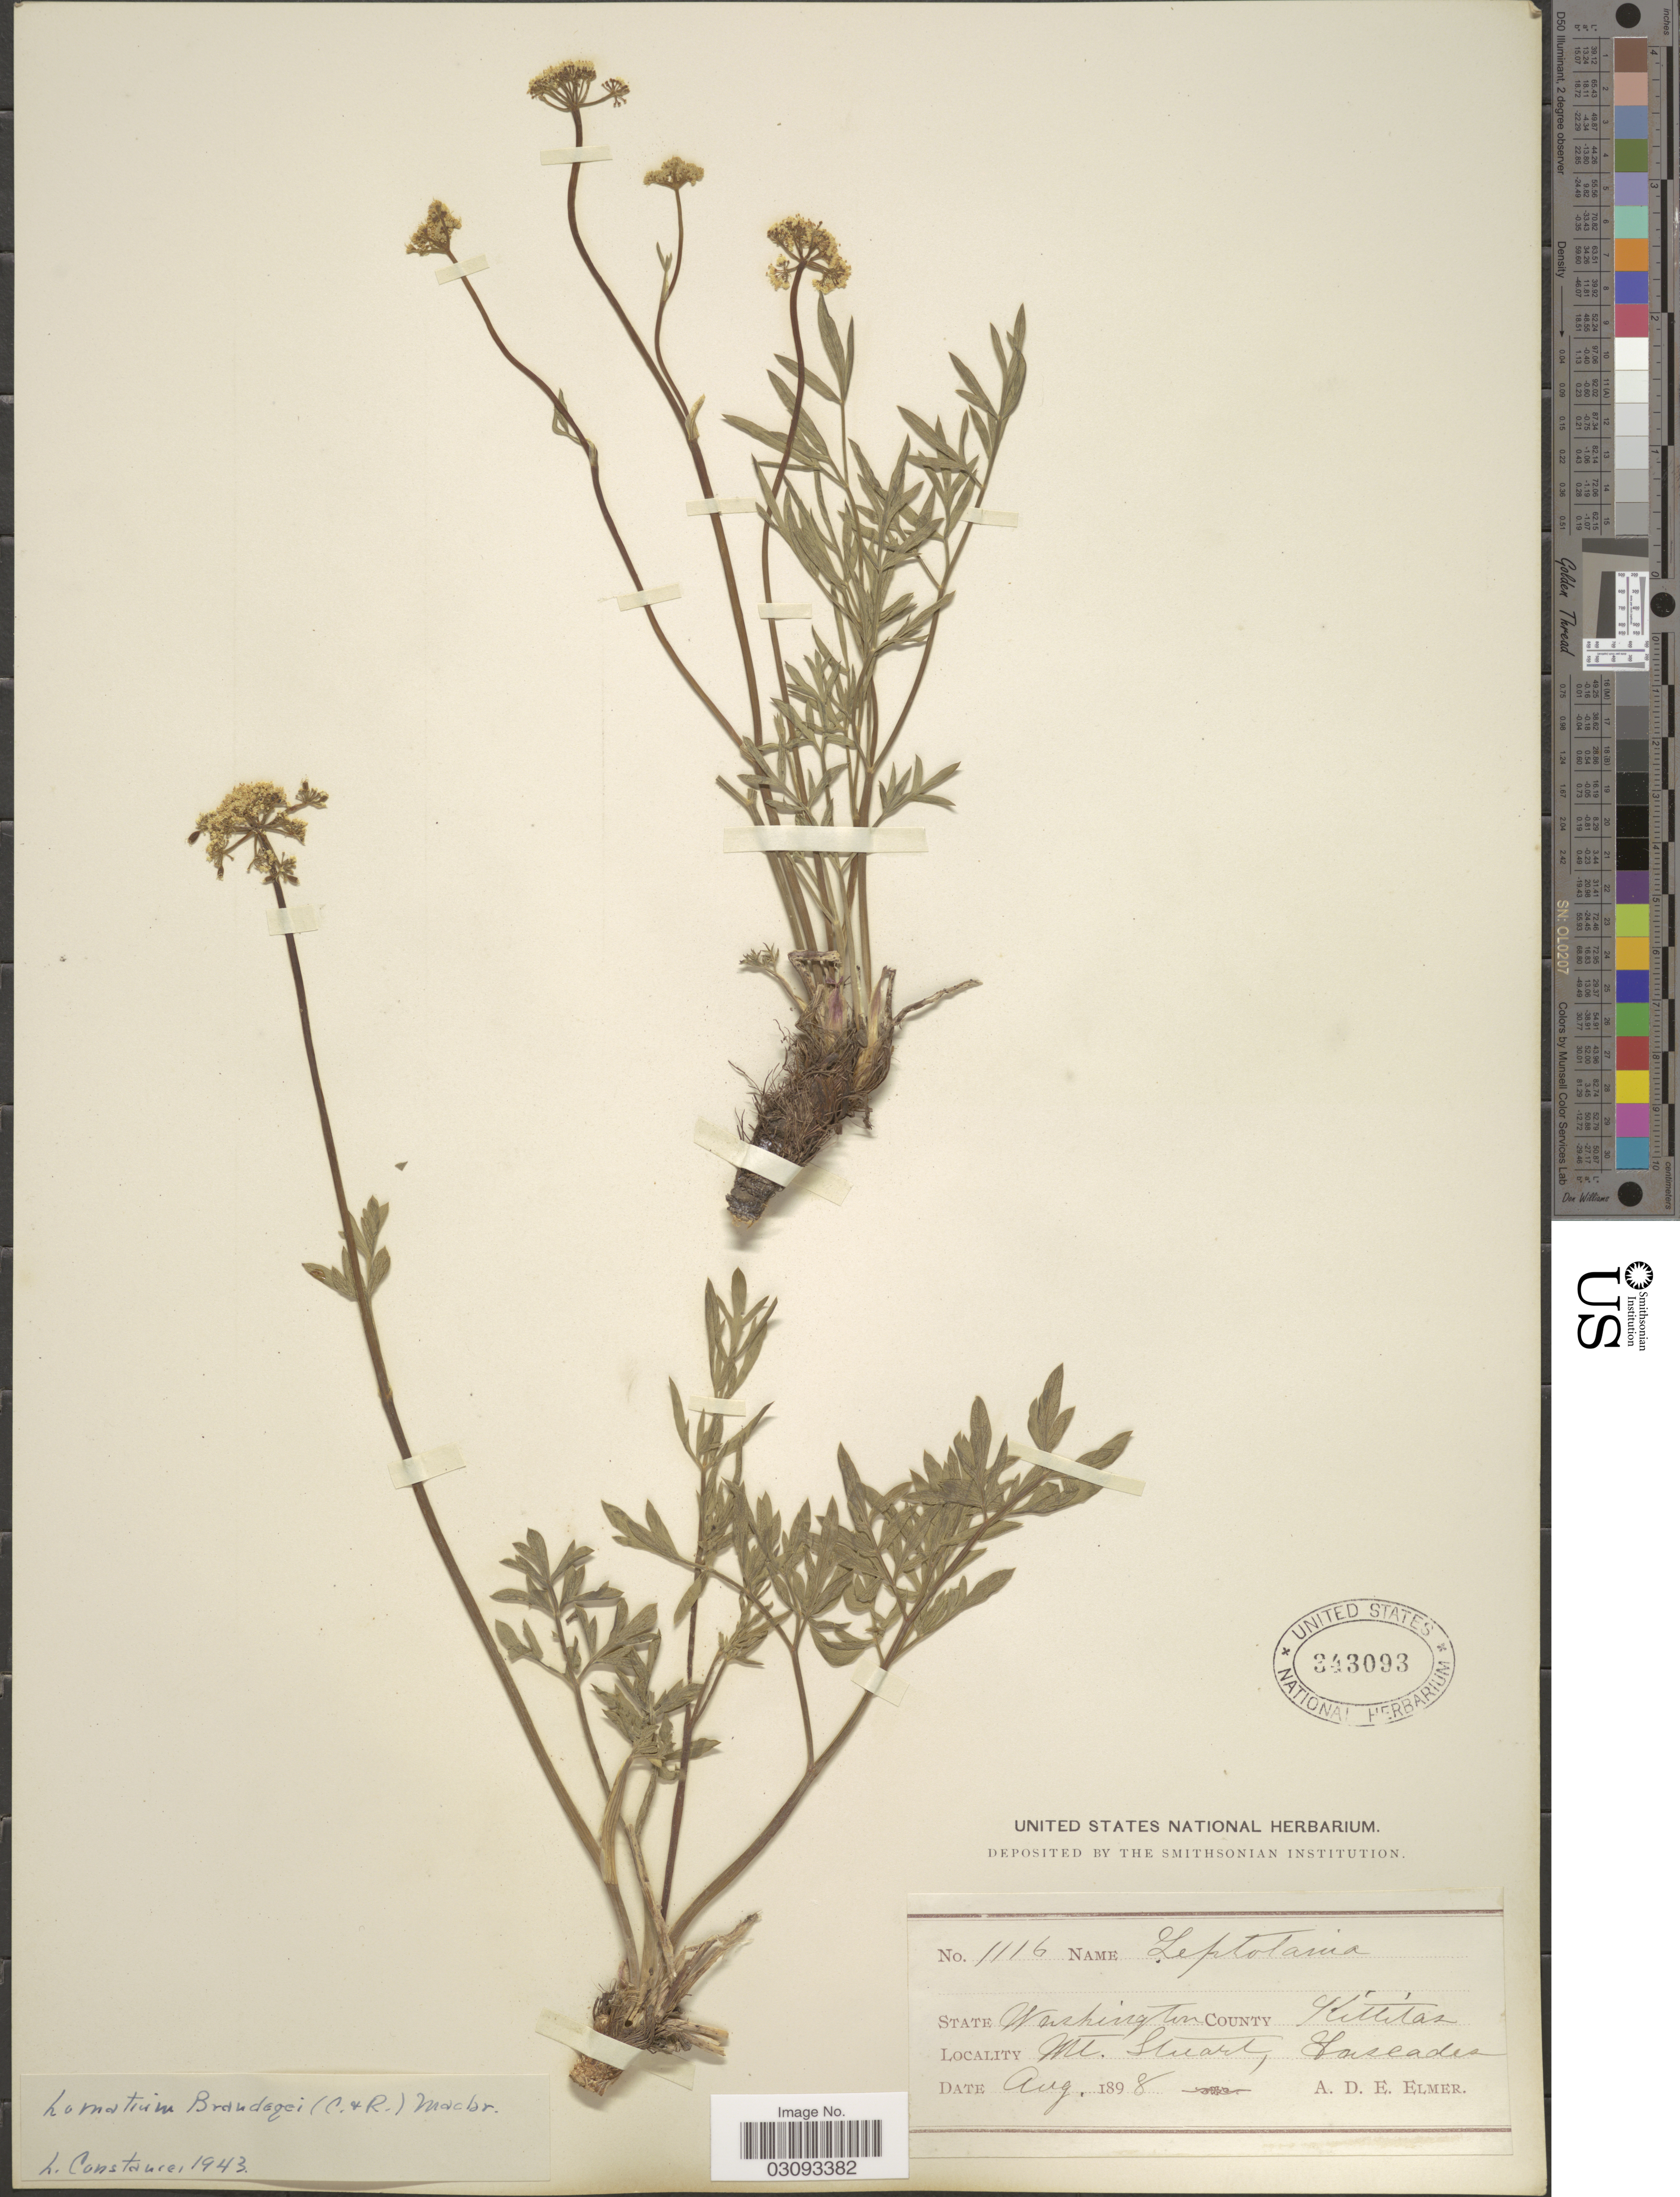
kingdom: Plantae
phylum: Tracheophyta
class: Magnoliopsida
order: Apiales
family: Apiaceae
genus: Lomatium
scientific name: Lomatium brandegeei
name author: (J.M. Coult. & Rose) J.F. Macbr.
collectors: A. D. E. Elmer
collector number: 1116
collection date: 1898-08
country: United States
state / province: Washington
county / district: Kittitas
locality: County Kittitas. Mt. Stuart, Cascades.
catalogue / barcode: US 343093